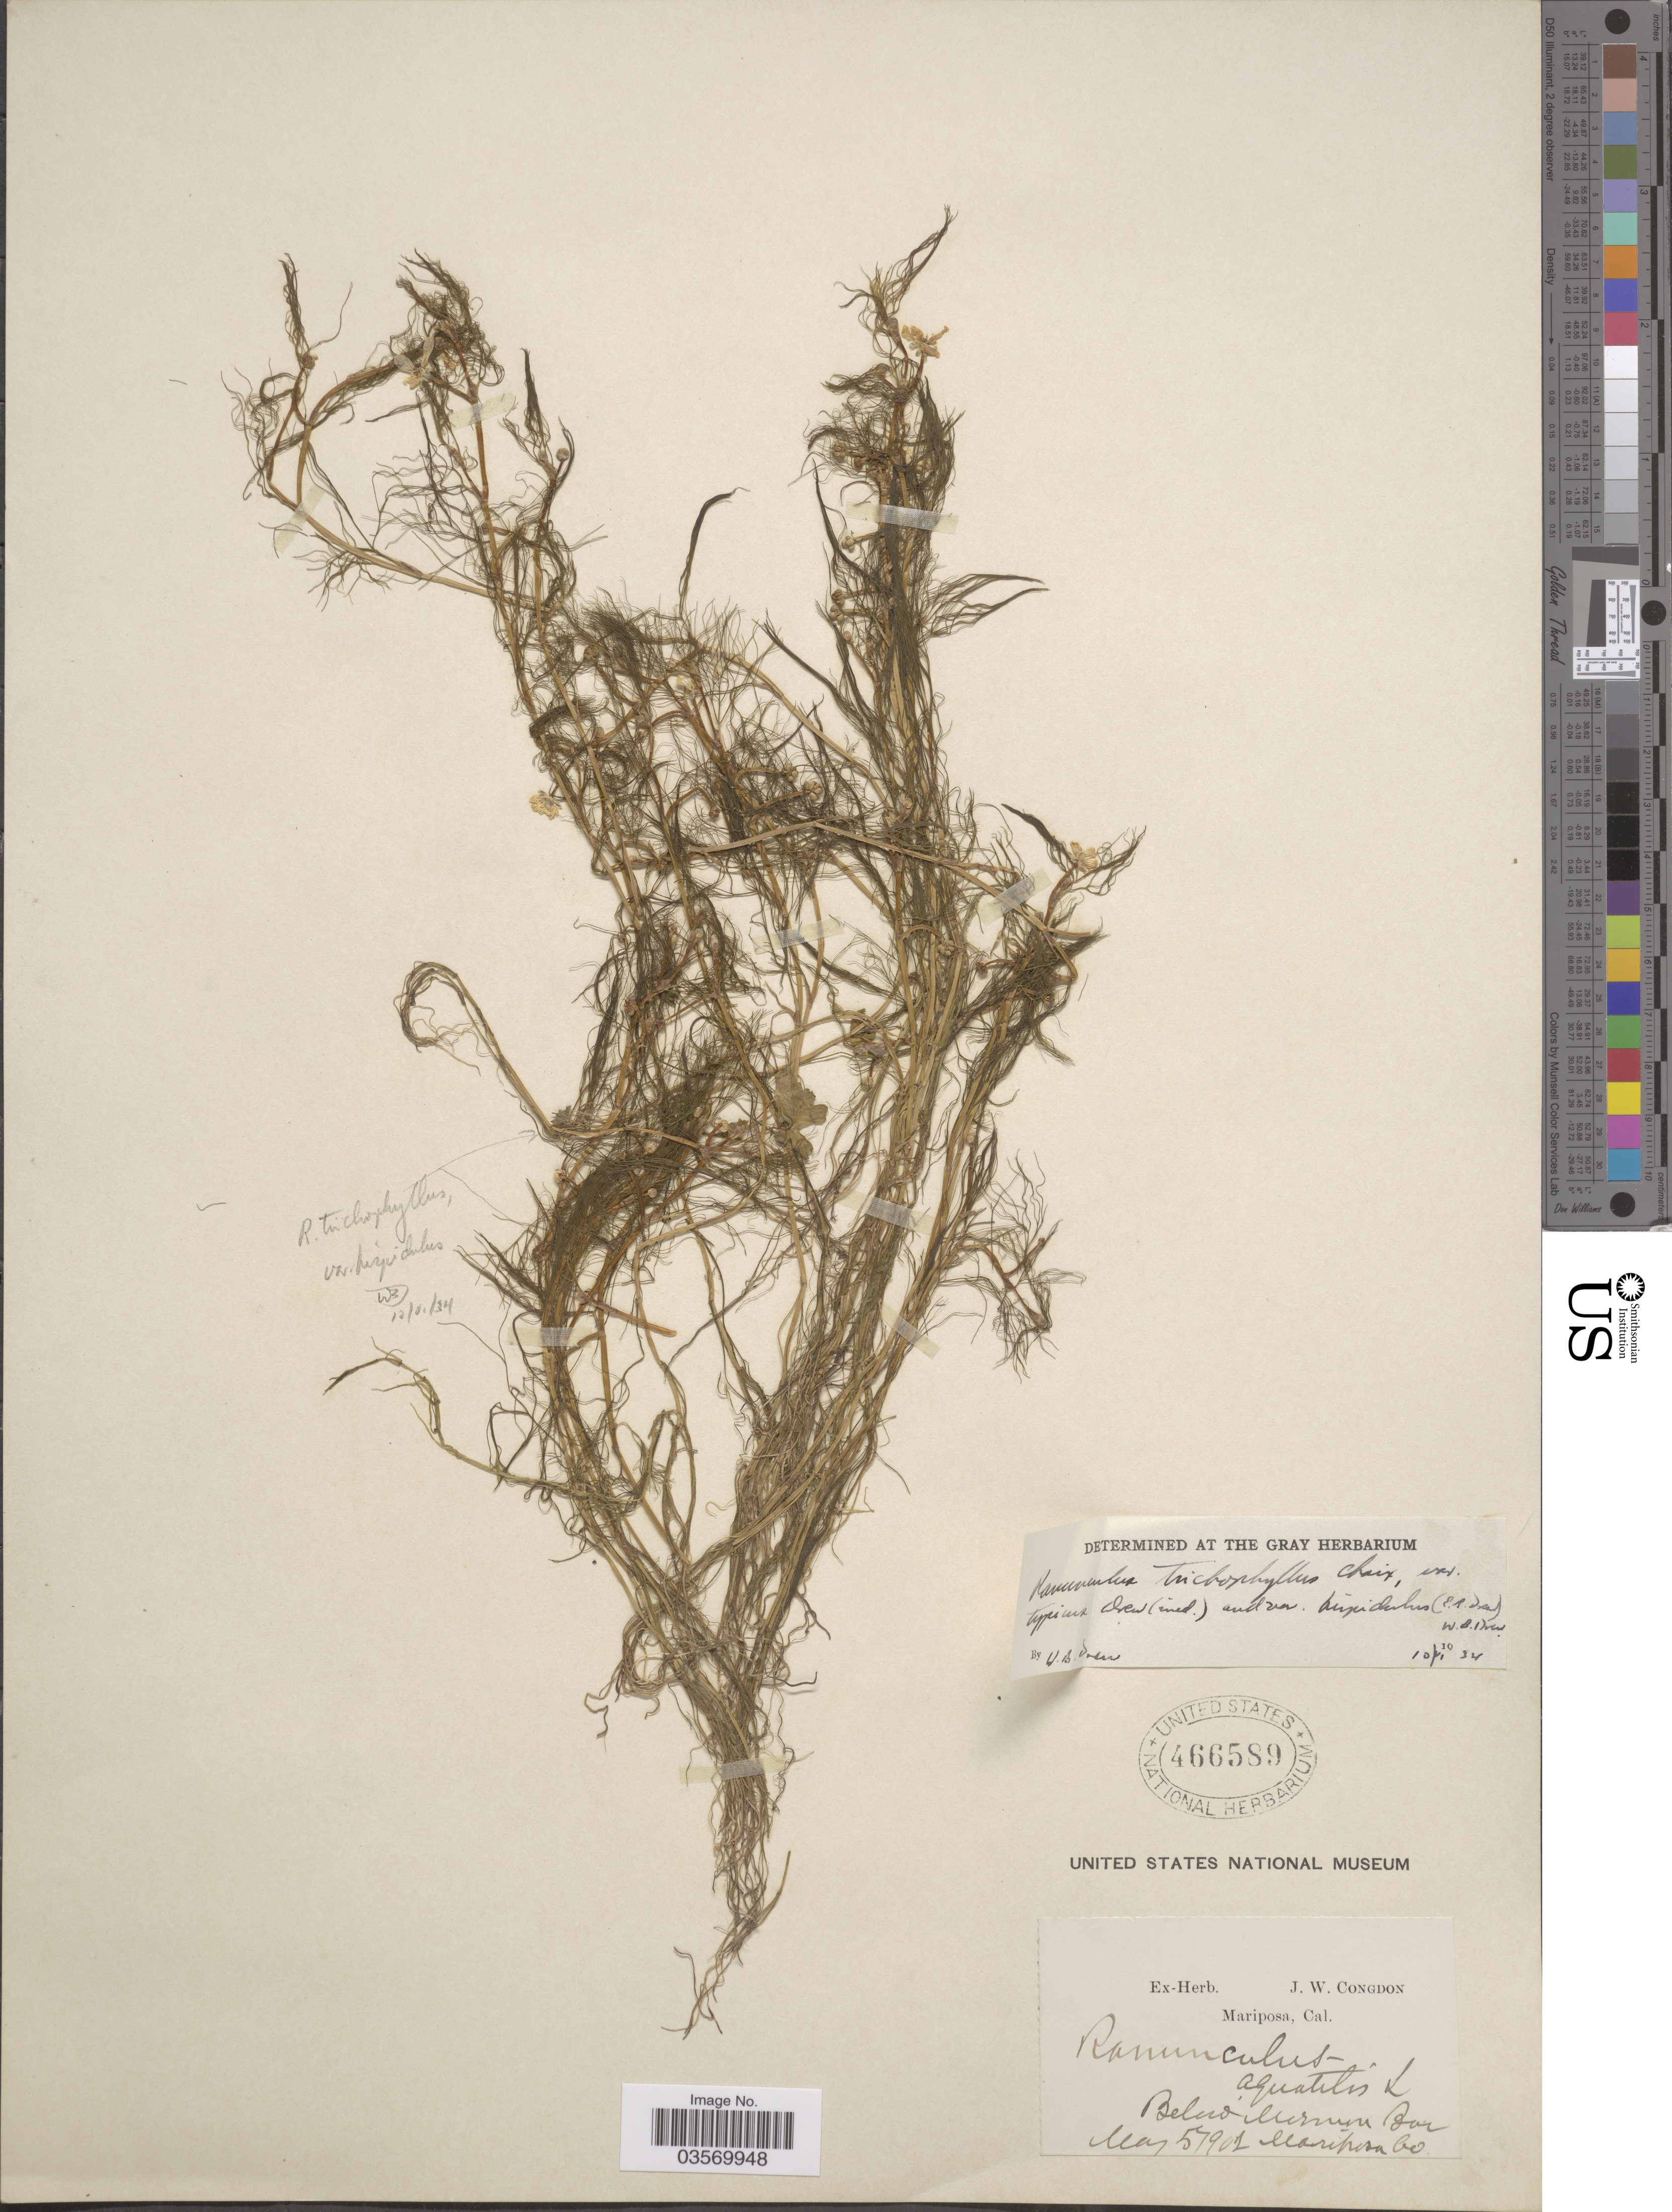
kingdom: Plantae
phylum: Tracheophyta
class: Magnoliopsida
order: Ranunculales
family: Ranunculaceae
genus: Ranunculus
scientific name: Ranunculus mongolicus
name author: (Krylov) Serg.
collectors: J. W. Congdon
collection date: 1901-05-05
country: United States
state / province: California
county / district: Mariposa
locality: Below Mormon Bar. Mariposa Co.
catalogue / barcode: US 466589